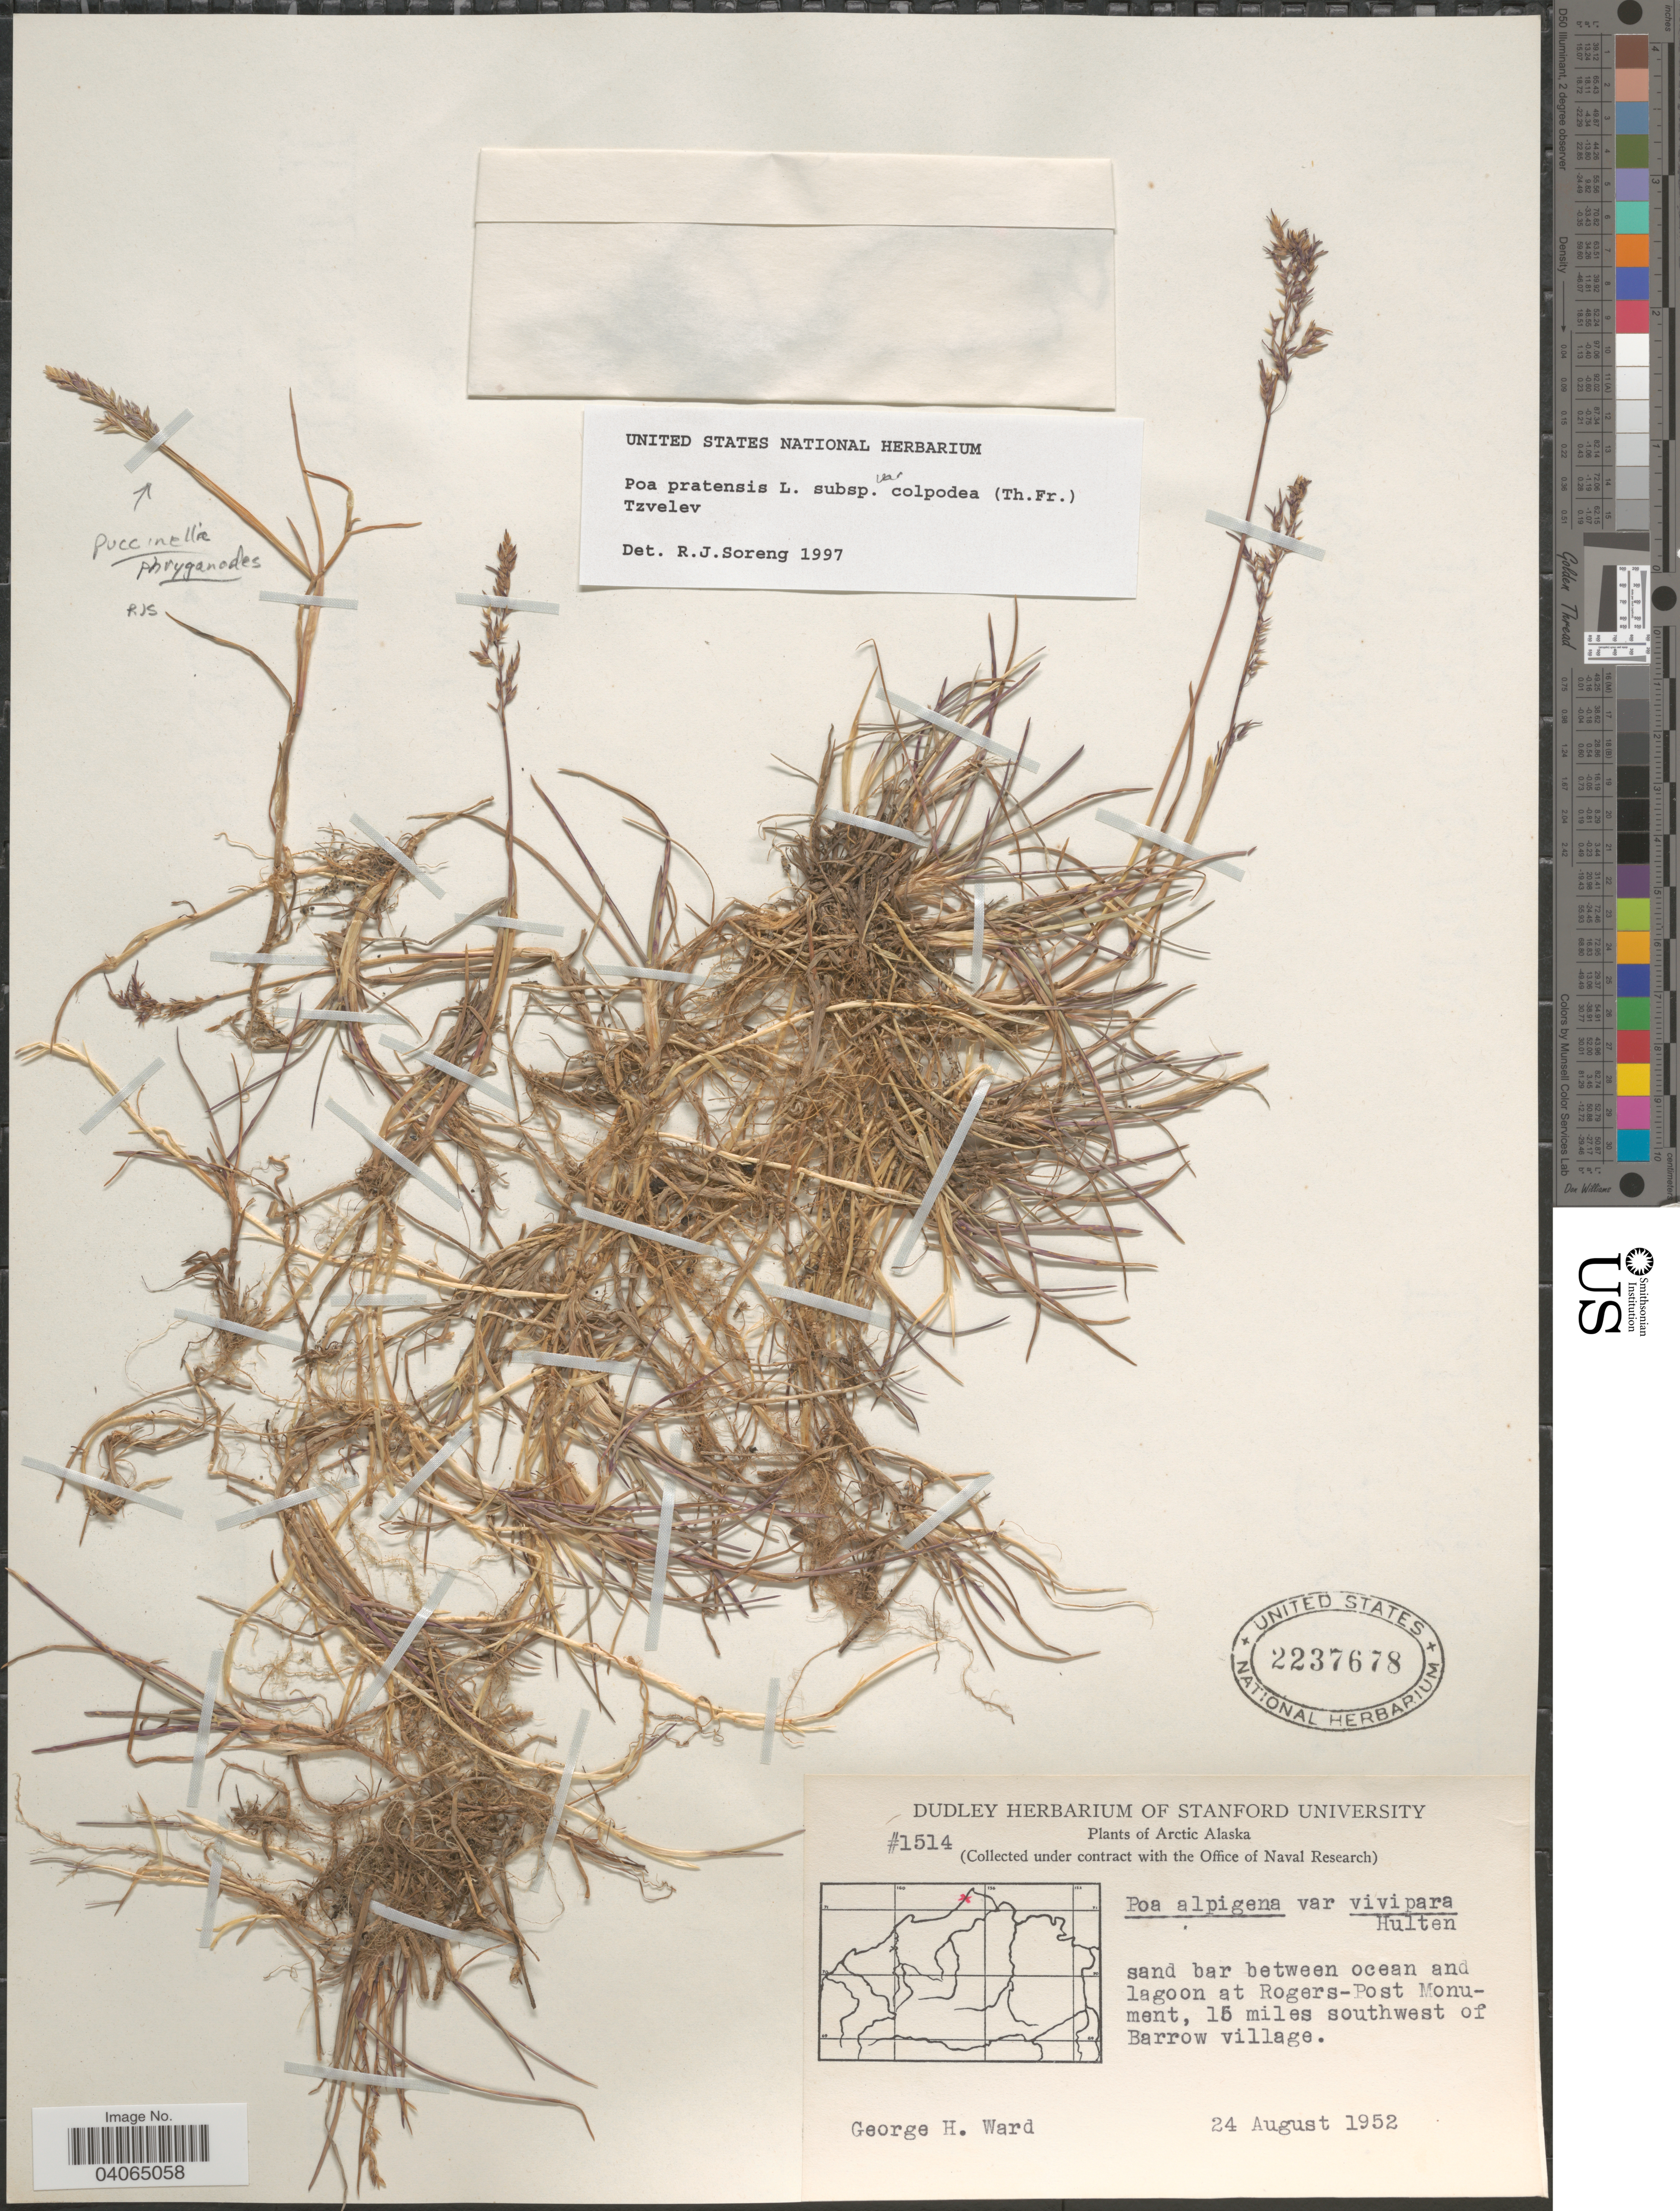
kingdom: Plantae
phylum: Tracheophyta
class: Liliopsida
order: Poales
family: Poaceae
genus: Poa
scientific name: Poa pratensis subsp. colpodea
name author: (Th. Fr.) Tzvelev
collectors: G. H. Ward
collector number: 1514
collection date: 1952-08-24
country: United States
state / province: Alaska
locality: Arctic Alaska. Sand bar between ocean and lagoon at Rogers-Post Monument, 15 miles southwest of Barrow village.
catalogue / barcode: US 2237678